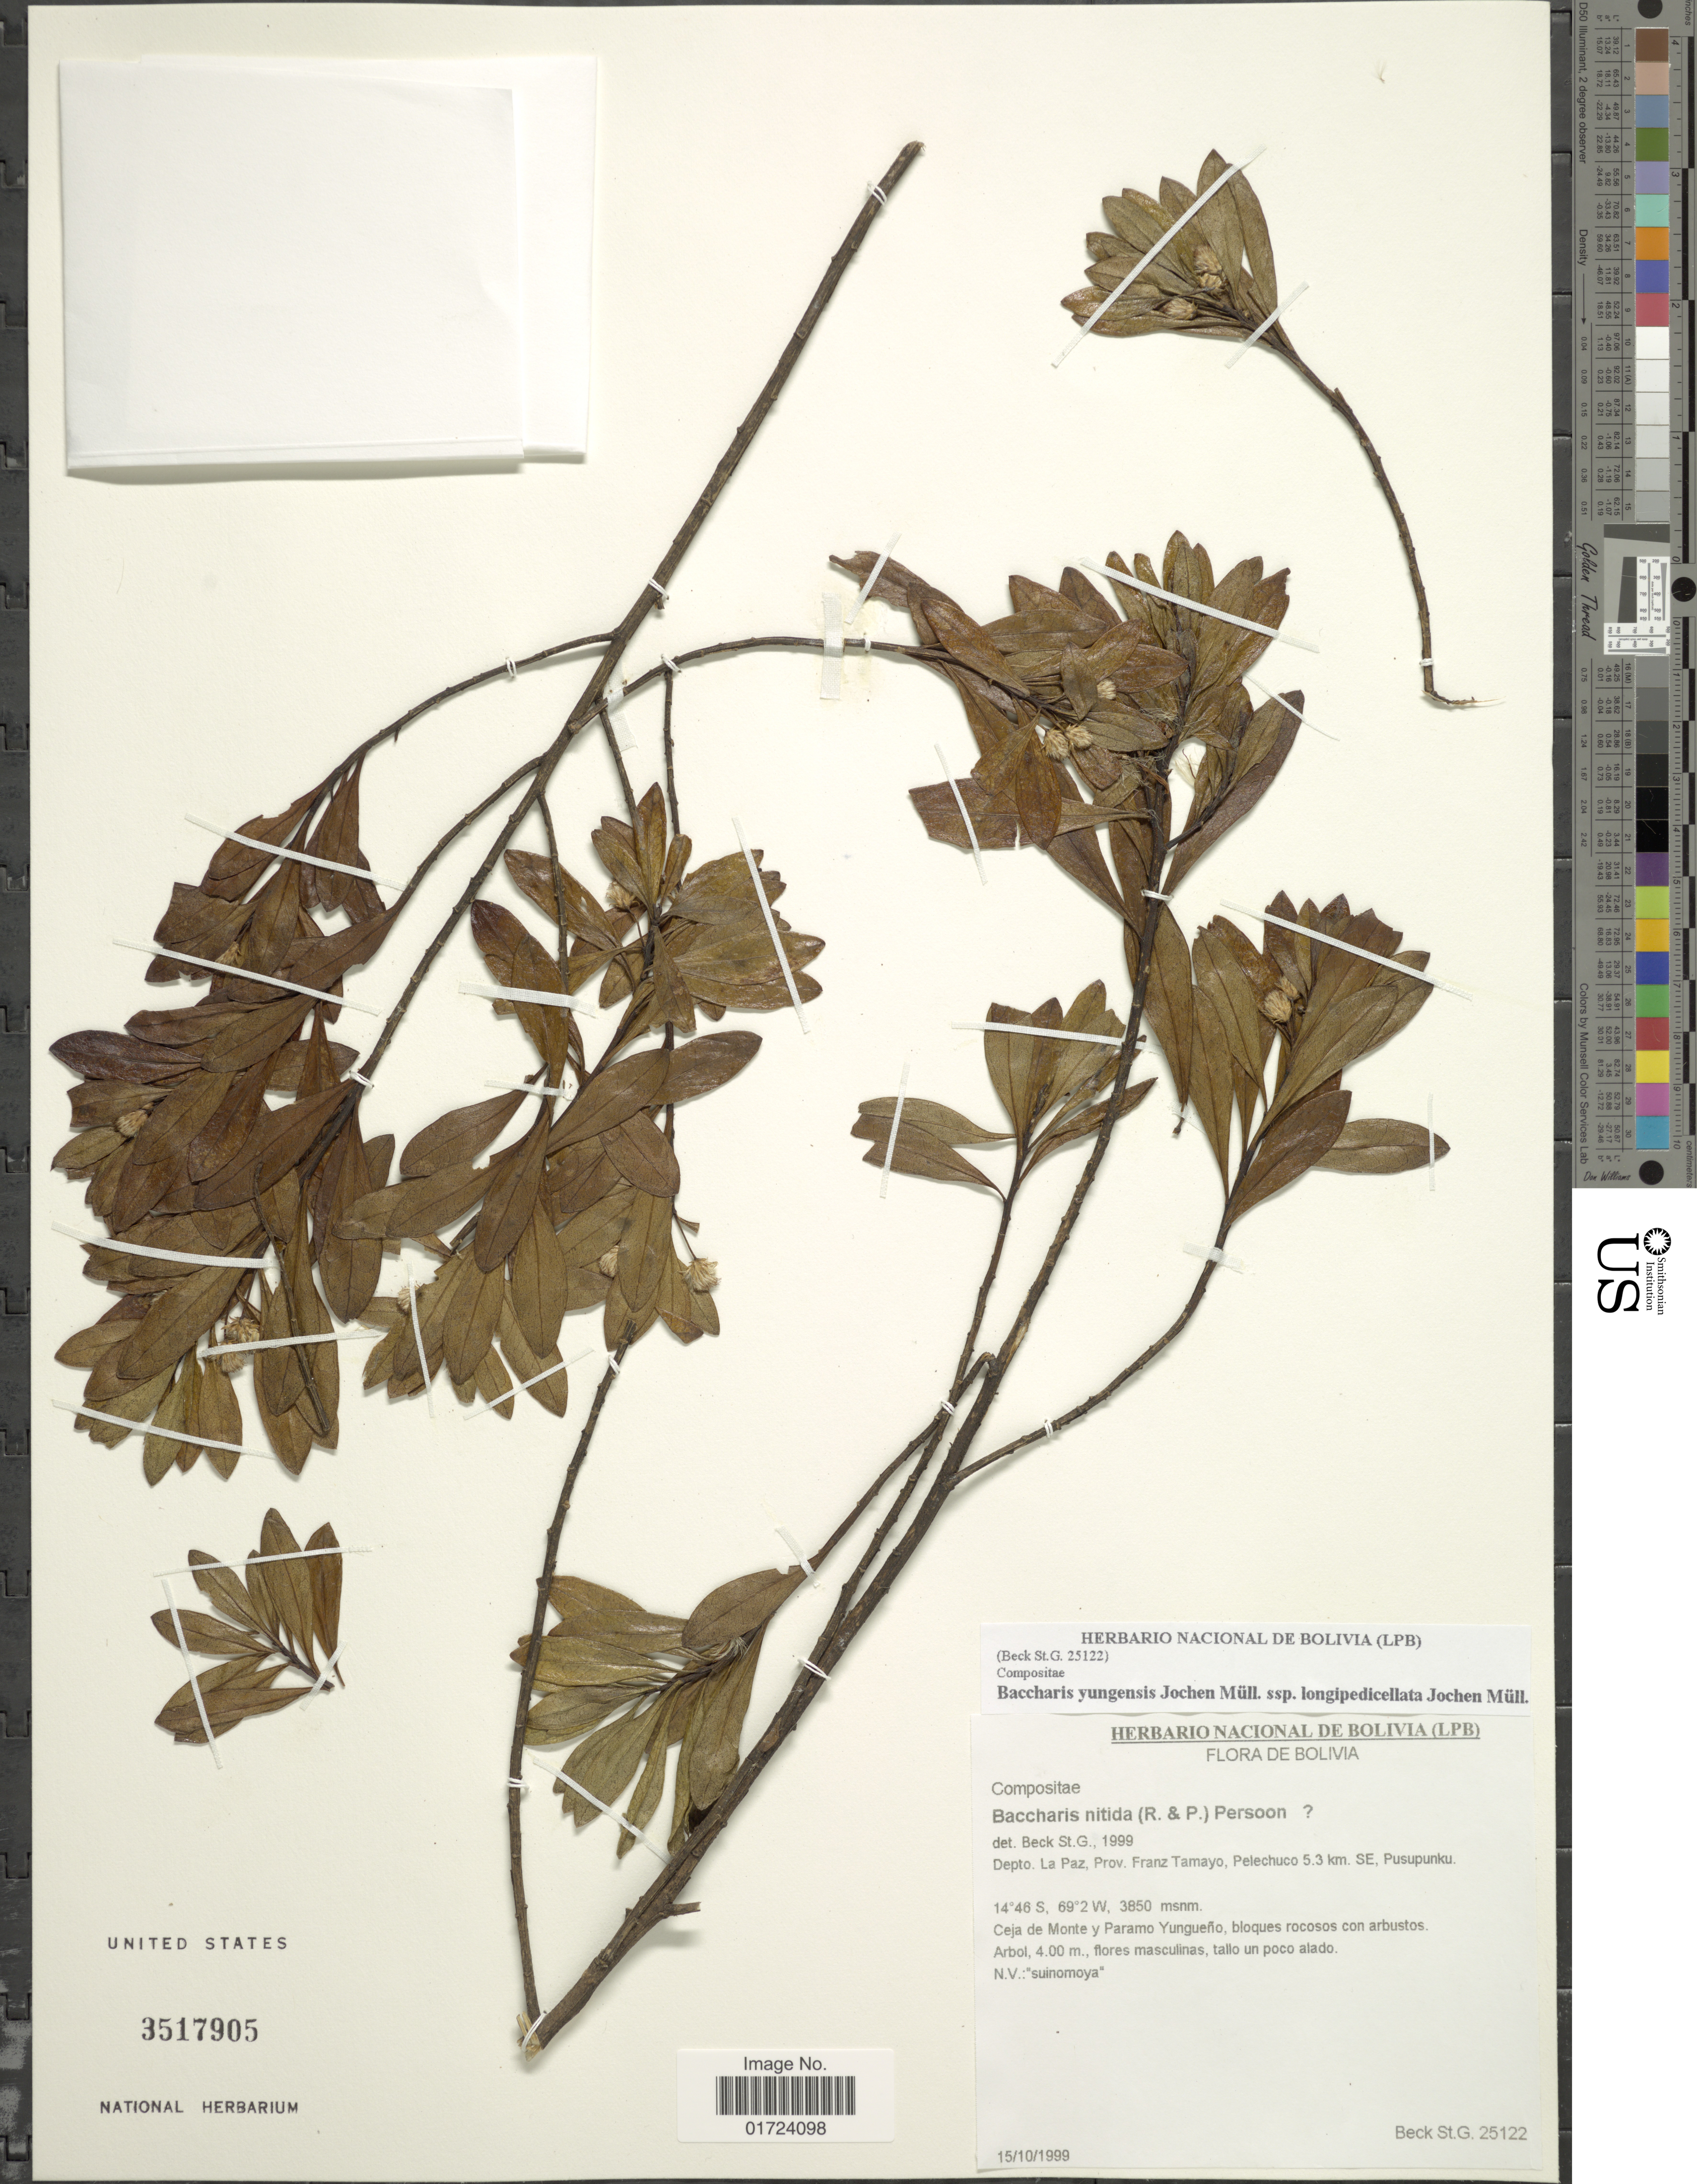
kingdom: Plantae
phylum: Tracheophyta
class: Magnoliopsida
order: Asterales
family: Asteraceae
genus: Baccharis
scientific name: Baccharis yungensis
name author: Joch. Müll.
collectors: S. G. Beck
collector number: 25122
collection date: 1999-10-15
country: Bolivia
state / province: La Paz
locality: Depto. La Paz, Prov. Franz Tamayo, Pelechuco 5.3 km. SE, Pusupunku. Ceja de Monte y Paramo Yugueno.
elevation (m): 3850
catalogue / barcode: US 3517905